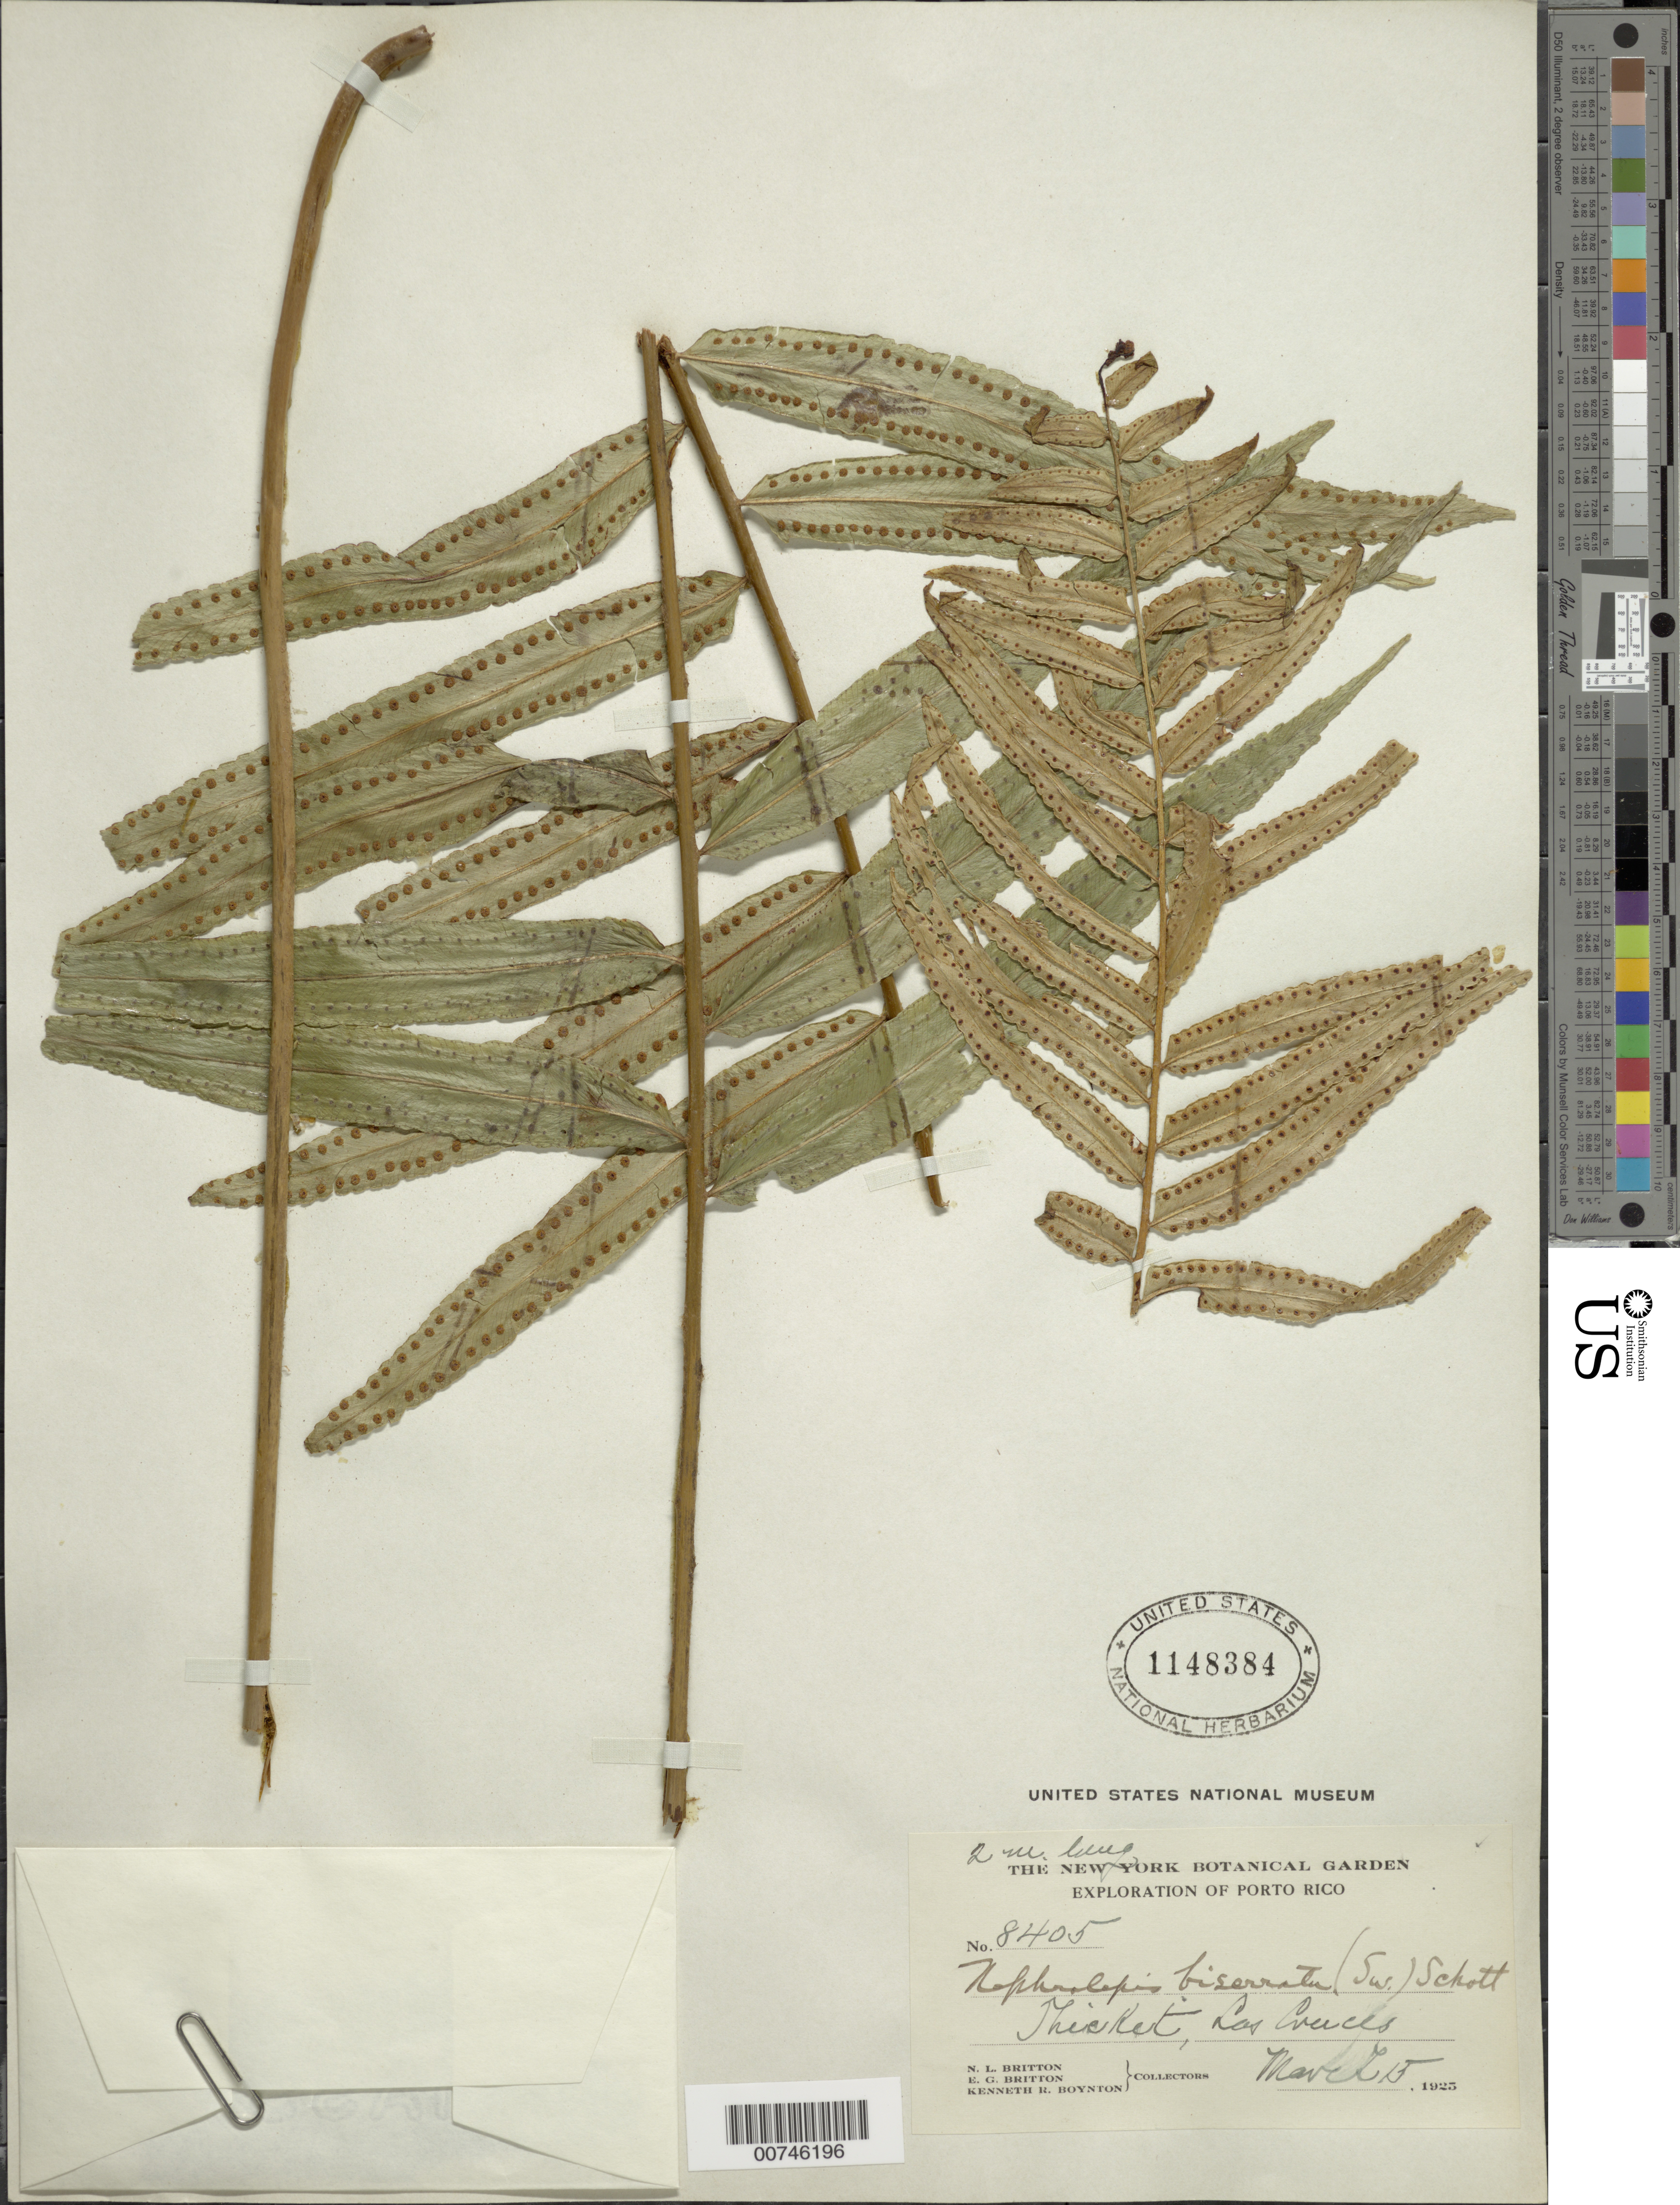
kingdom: Plantae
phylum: Tracheophyta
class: Polypodiopsida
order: Polypodiales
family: Nephrolepidaceae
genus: Nephrolepis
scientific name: Nephrolepis biserrata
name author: (Sw.) Schott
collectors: N. Britton, E. G. Britton & K. Boyton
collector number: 8405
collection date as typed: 15 Mar 1925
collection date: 1925-03-15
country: Puerto Rico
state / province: Caguas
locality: Las Cruces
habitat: Thicket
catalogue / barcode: US 1148384